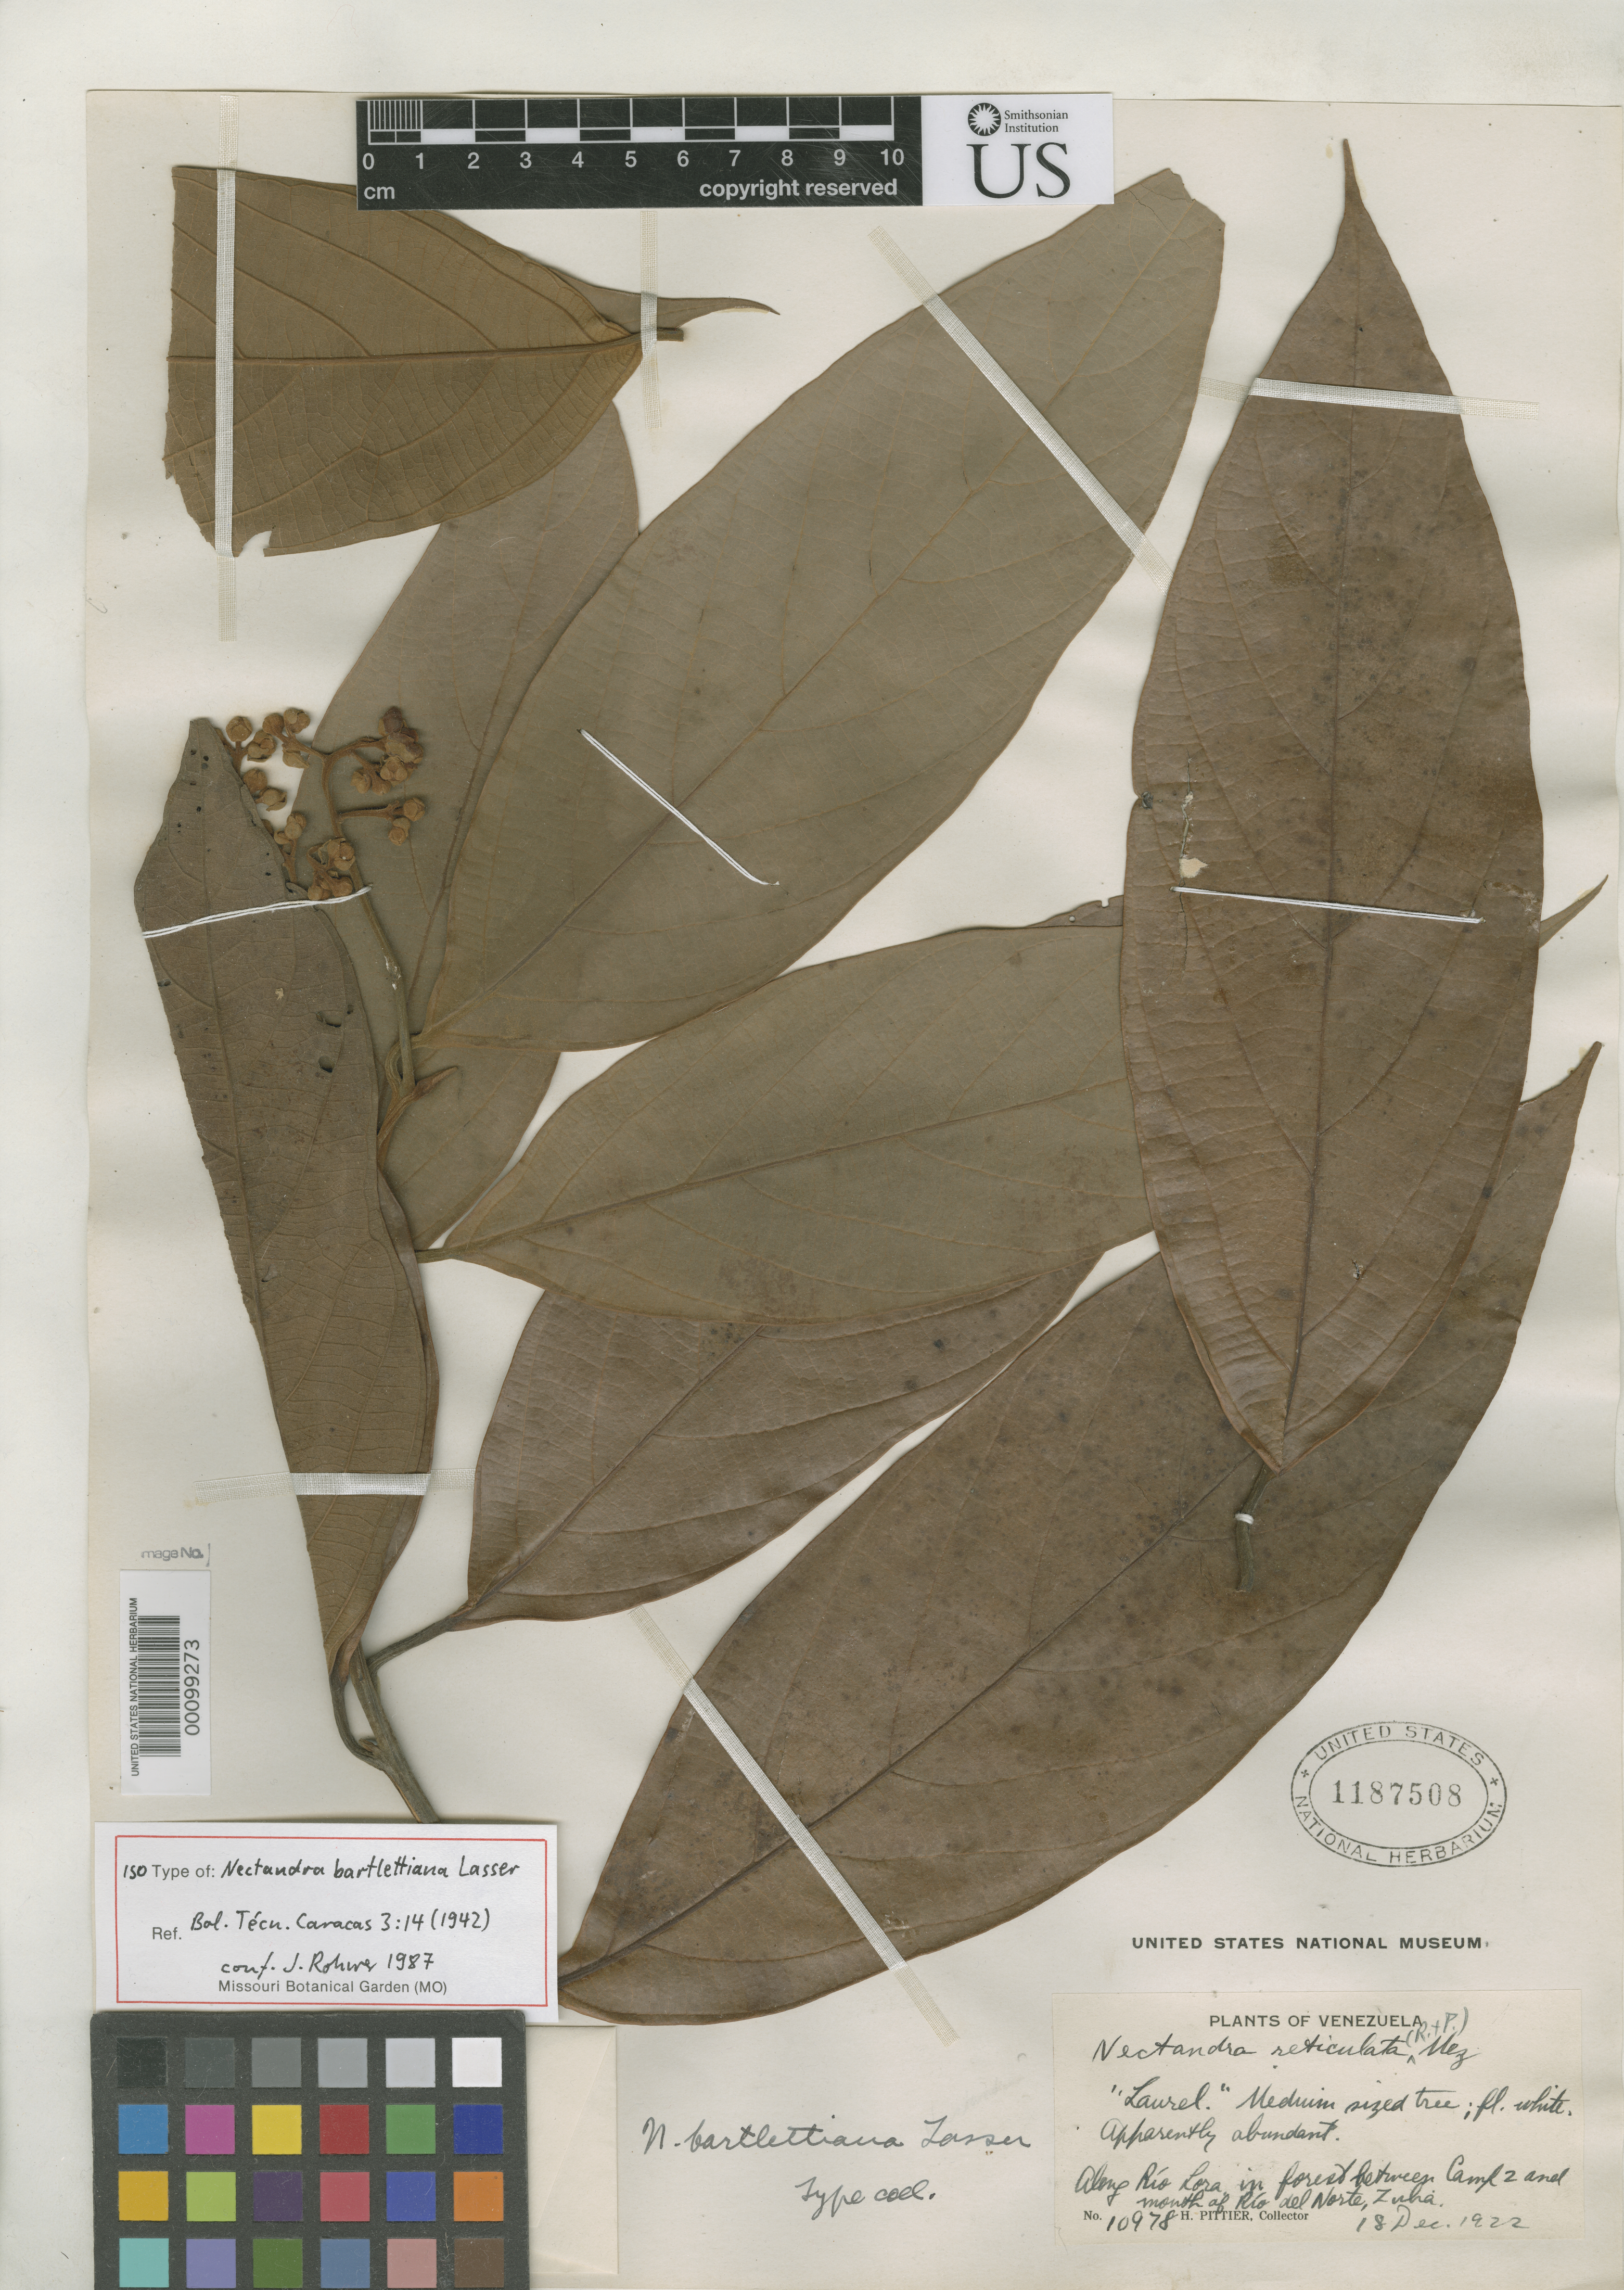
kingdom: Plantae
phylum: Tracheophyta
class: Magnoliopsida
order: Laurales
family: Lauraceae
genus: Nectandra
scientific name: Nectandra bartlettiana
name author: Lasser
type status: Type Collection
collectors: H. F. Pittier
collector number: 10978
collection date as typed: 18 Dec 1922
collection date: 1922-12-18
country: Venezuela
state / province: Zulia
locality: Along Rio Lora, forest between Camp 2 & mouth of Rio del Norte.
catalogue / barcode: US 1187508